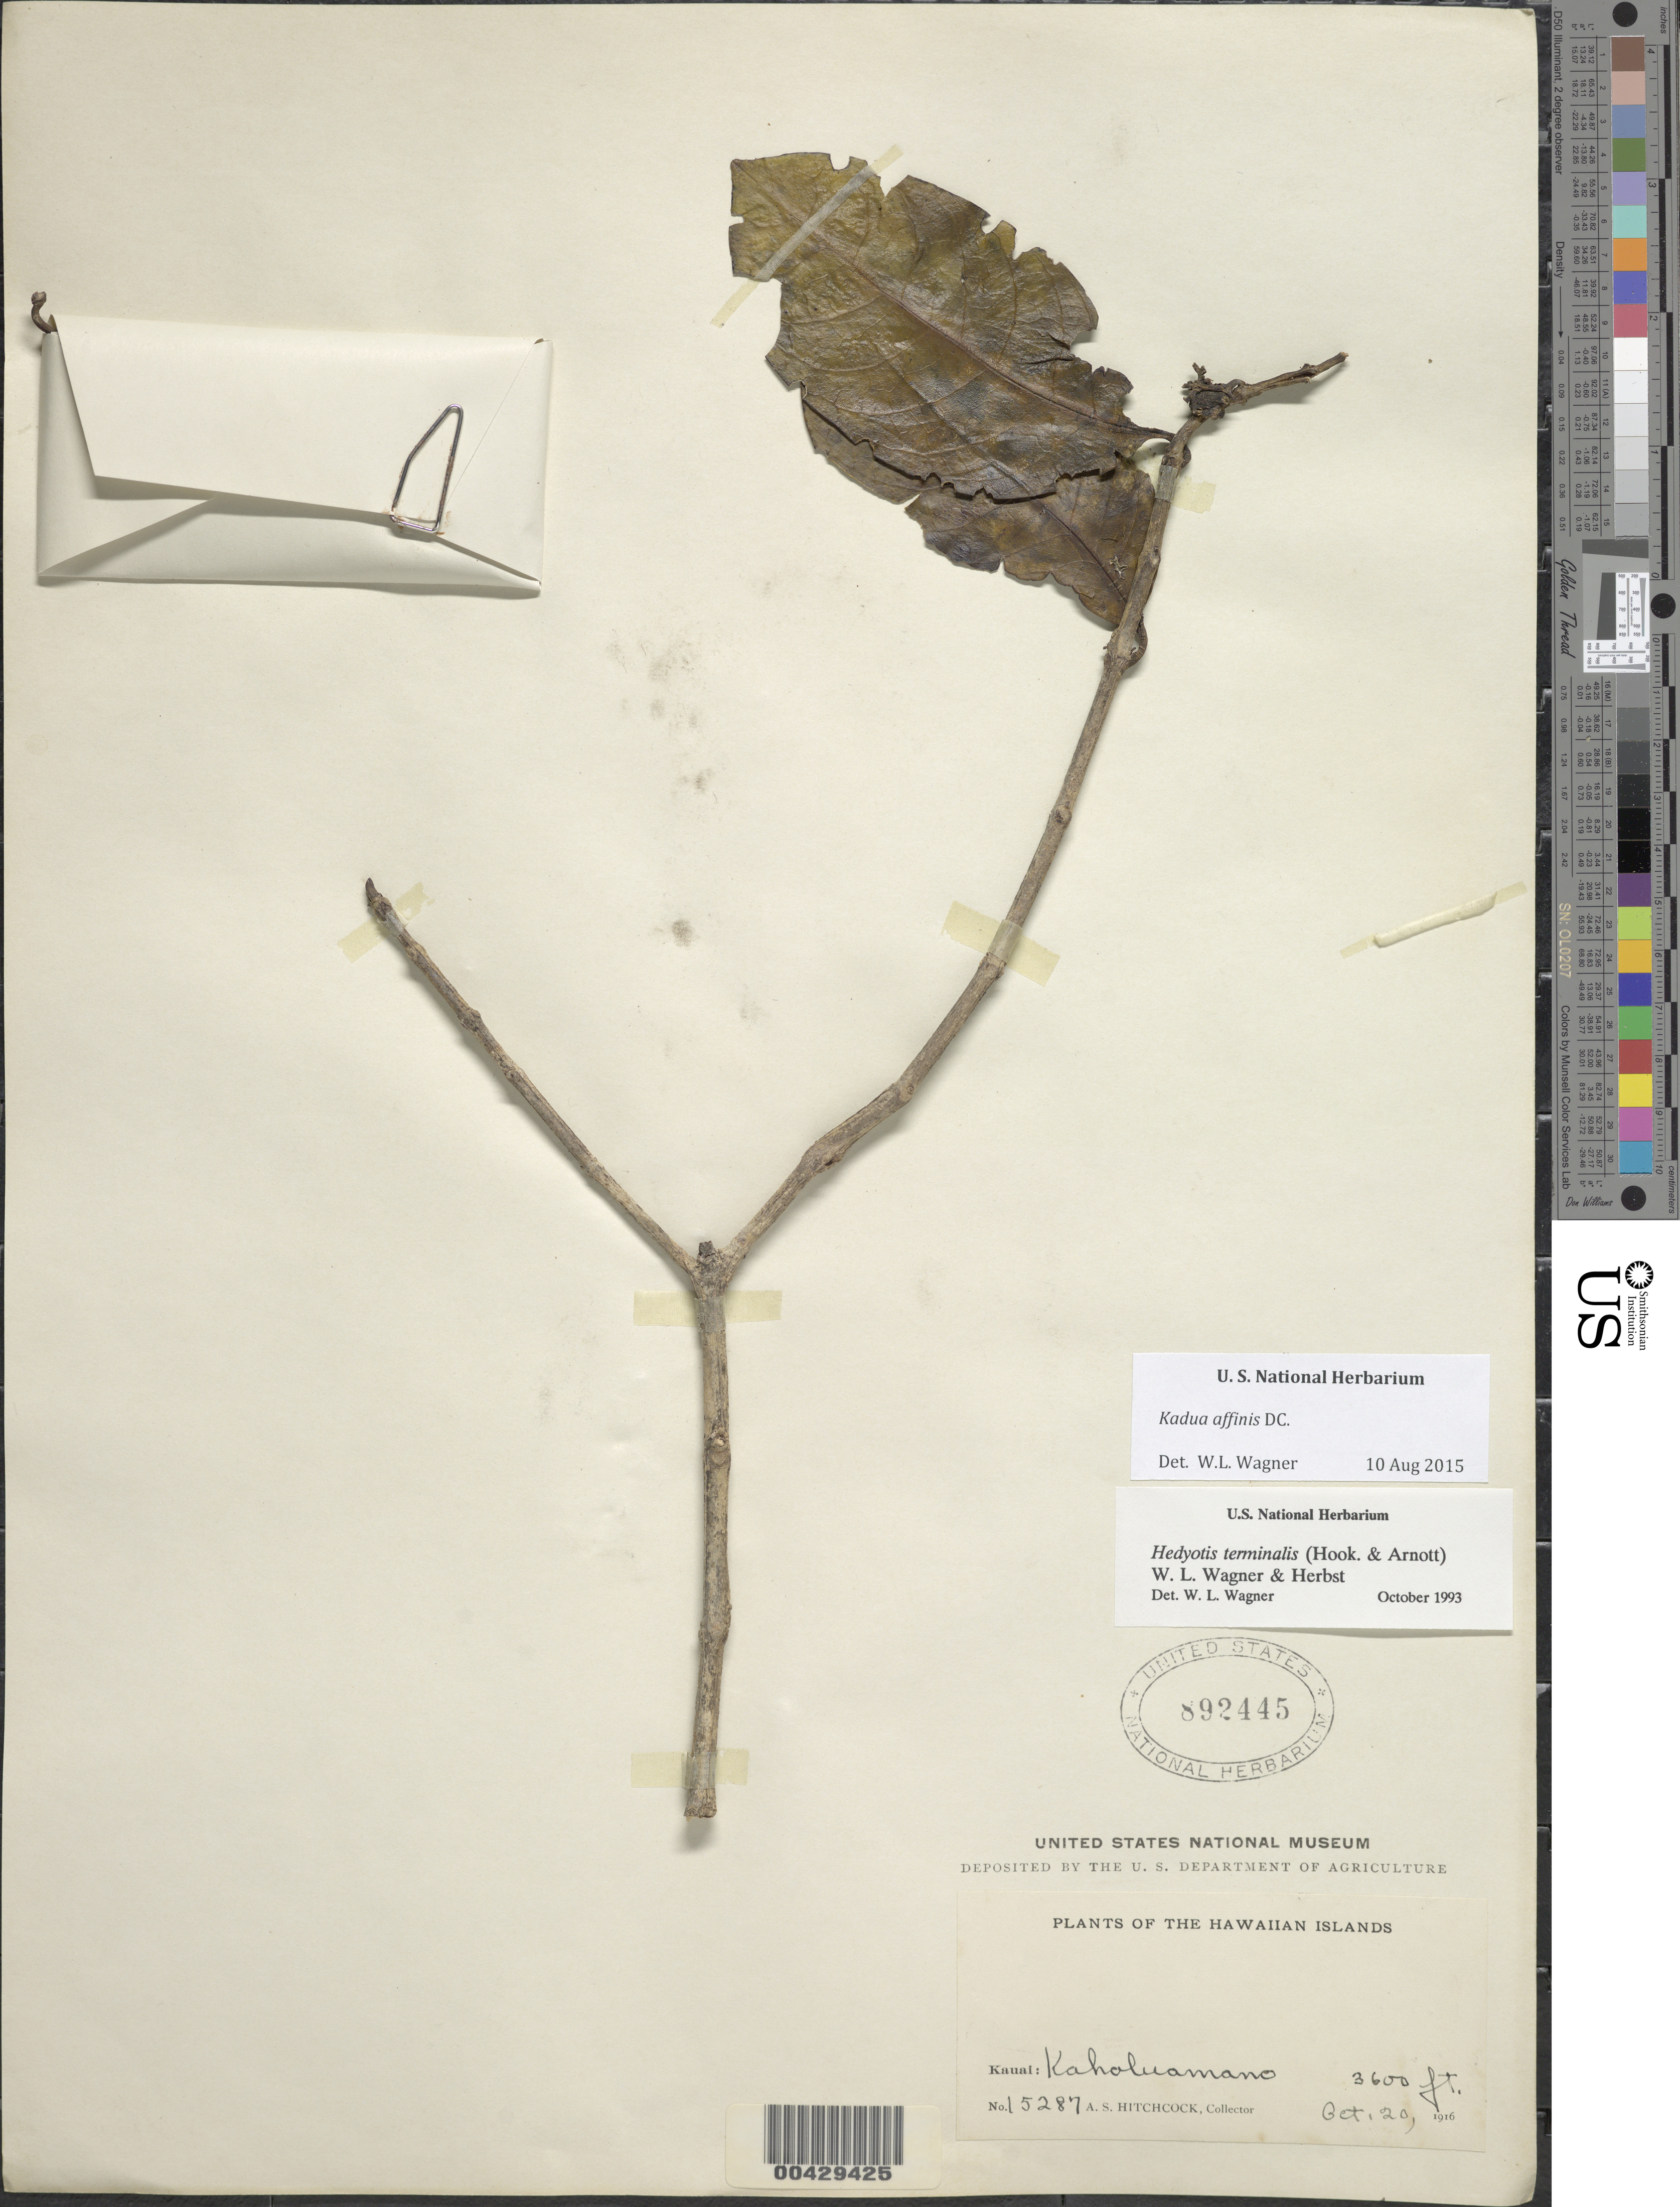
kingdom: Plantae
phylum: Tracheophyta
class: Magnoliopsida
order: Gentianales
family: Rubiaceae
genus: Kadua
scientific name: Kadua affinis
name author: DC.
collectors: A. S. Hitchcock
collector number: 15287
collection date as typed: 20 Oct 1916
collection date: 1916-10-20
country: United States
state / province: Hawaii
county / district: Kauai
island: Kaua'i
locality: Kaholuamano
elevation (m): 1097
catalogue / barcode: US 892445